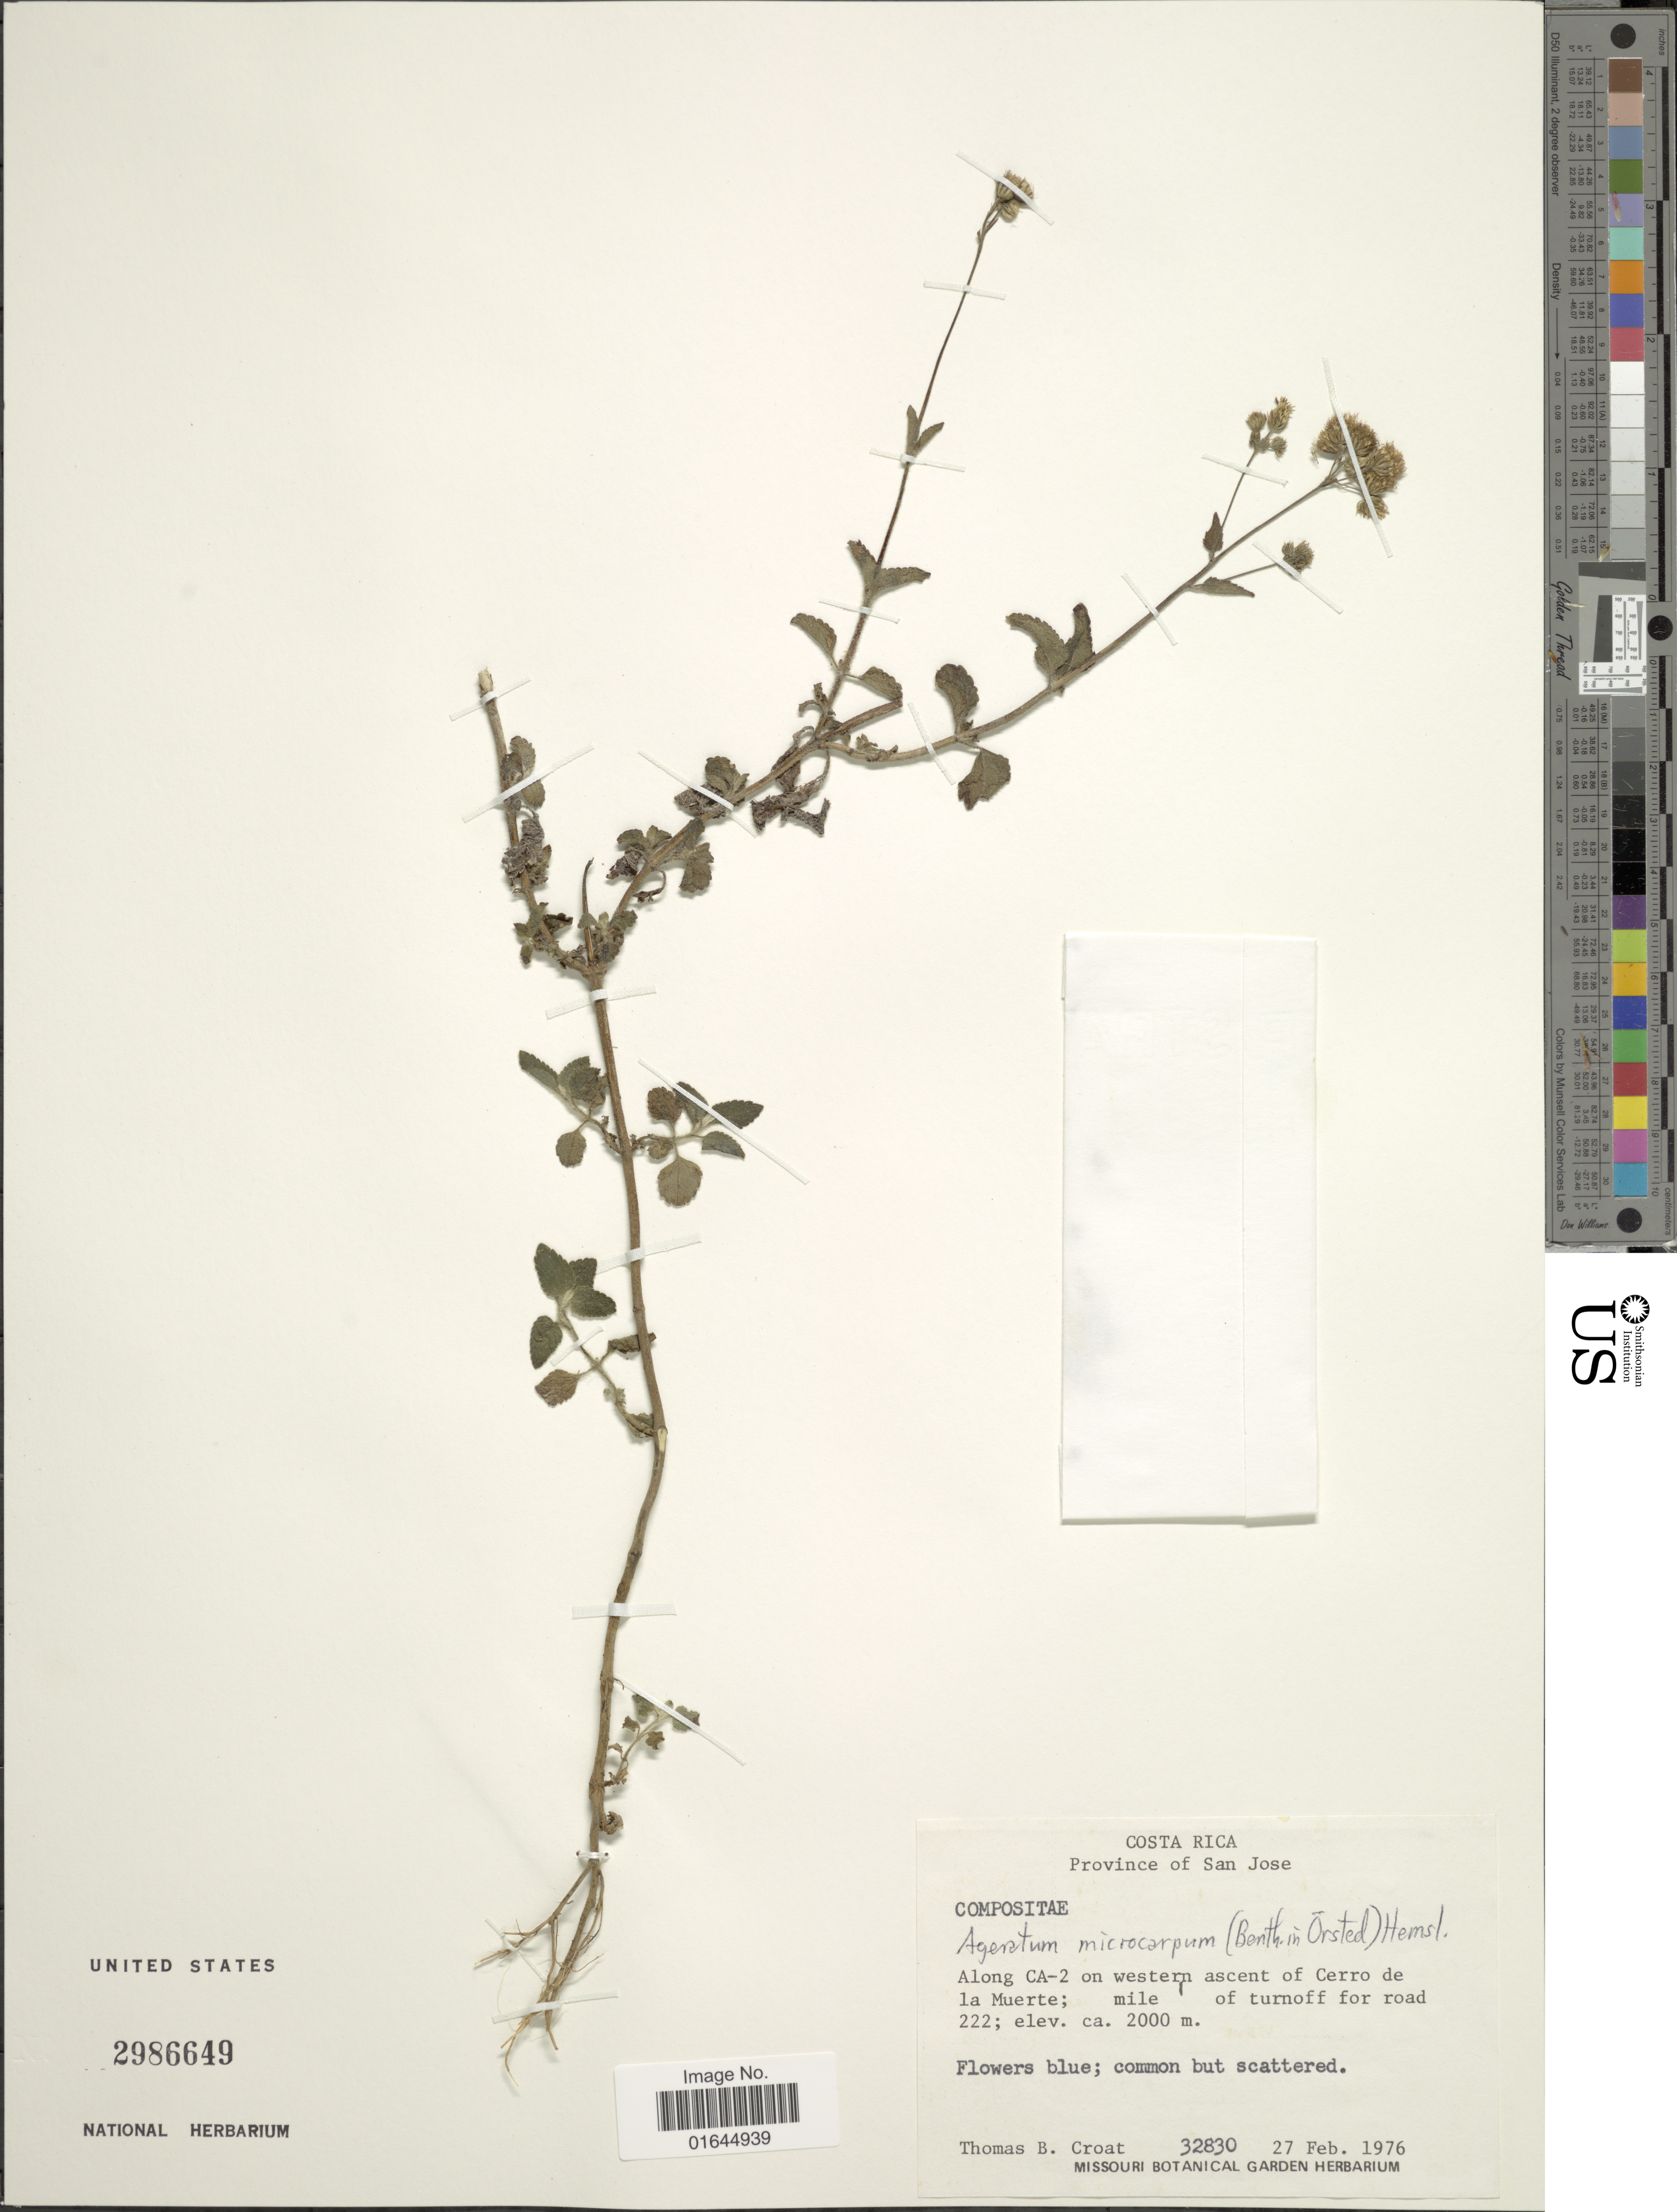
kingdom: Plantae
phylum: Tracheophyta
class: Magnoliopsida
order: Asterales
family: Asteraceae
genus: Ageratum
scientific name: Ageratum microcarpum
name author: (Benth. ex Oerst.) Hemsl.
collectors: T. B. Croat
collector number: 32830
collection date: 1976-02-27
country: Costa Rica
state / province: San José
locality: Along CA-2 on western ascent of Cerro de la Muerte; mile 1 of turnoff for road 222.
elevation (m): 2000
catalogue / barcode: US 2986649